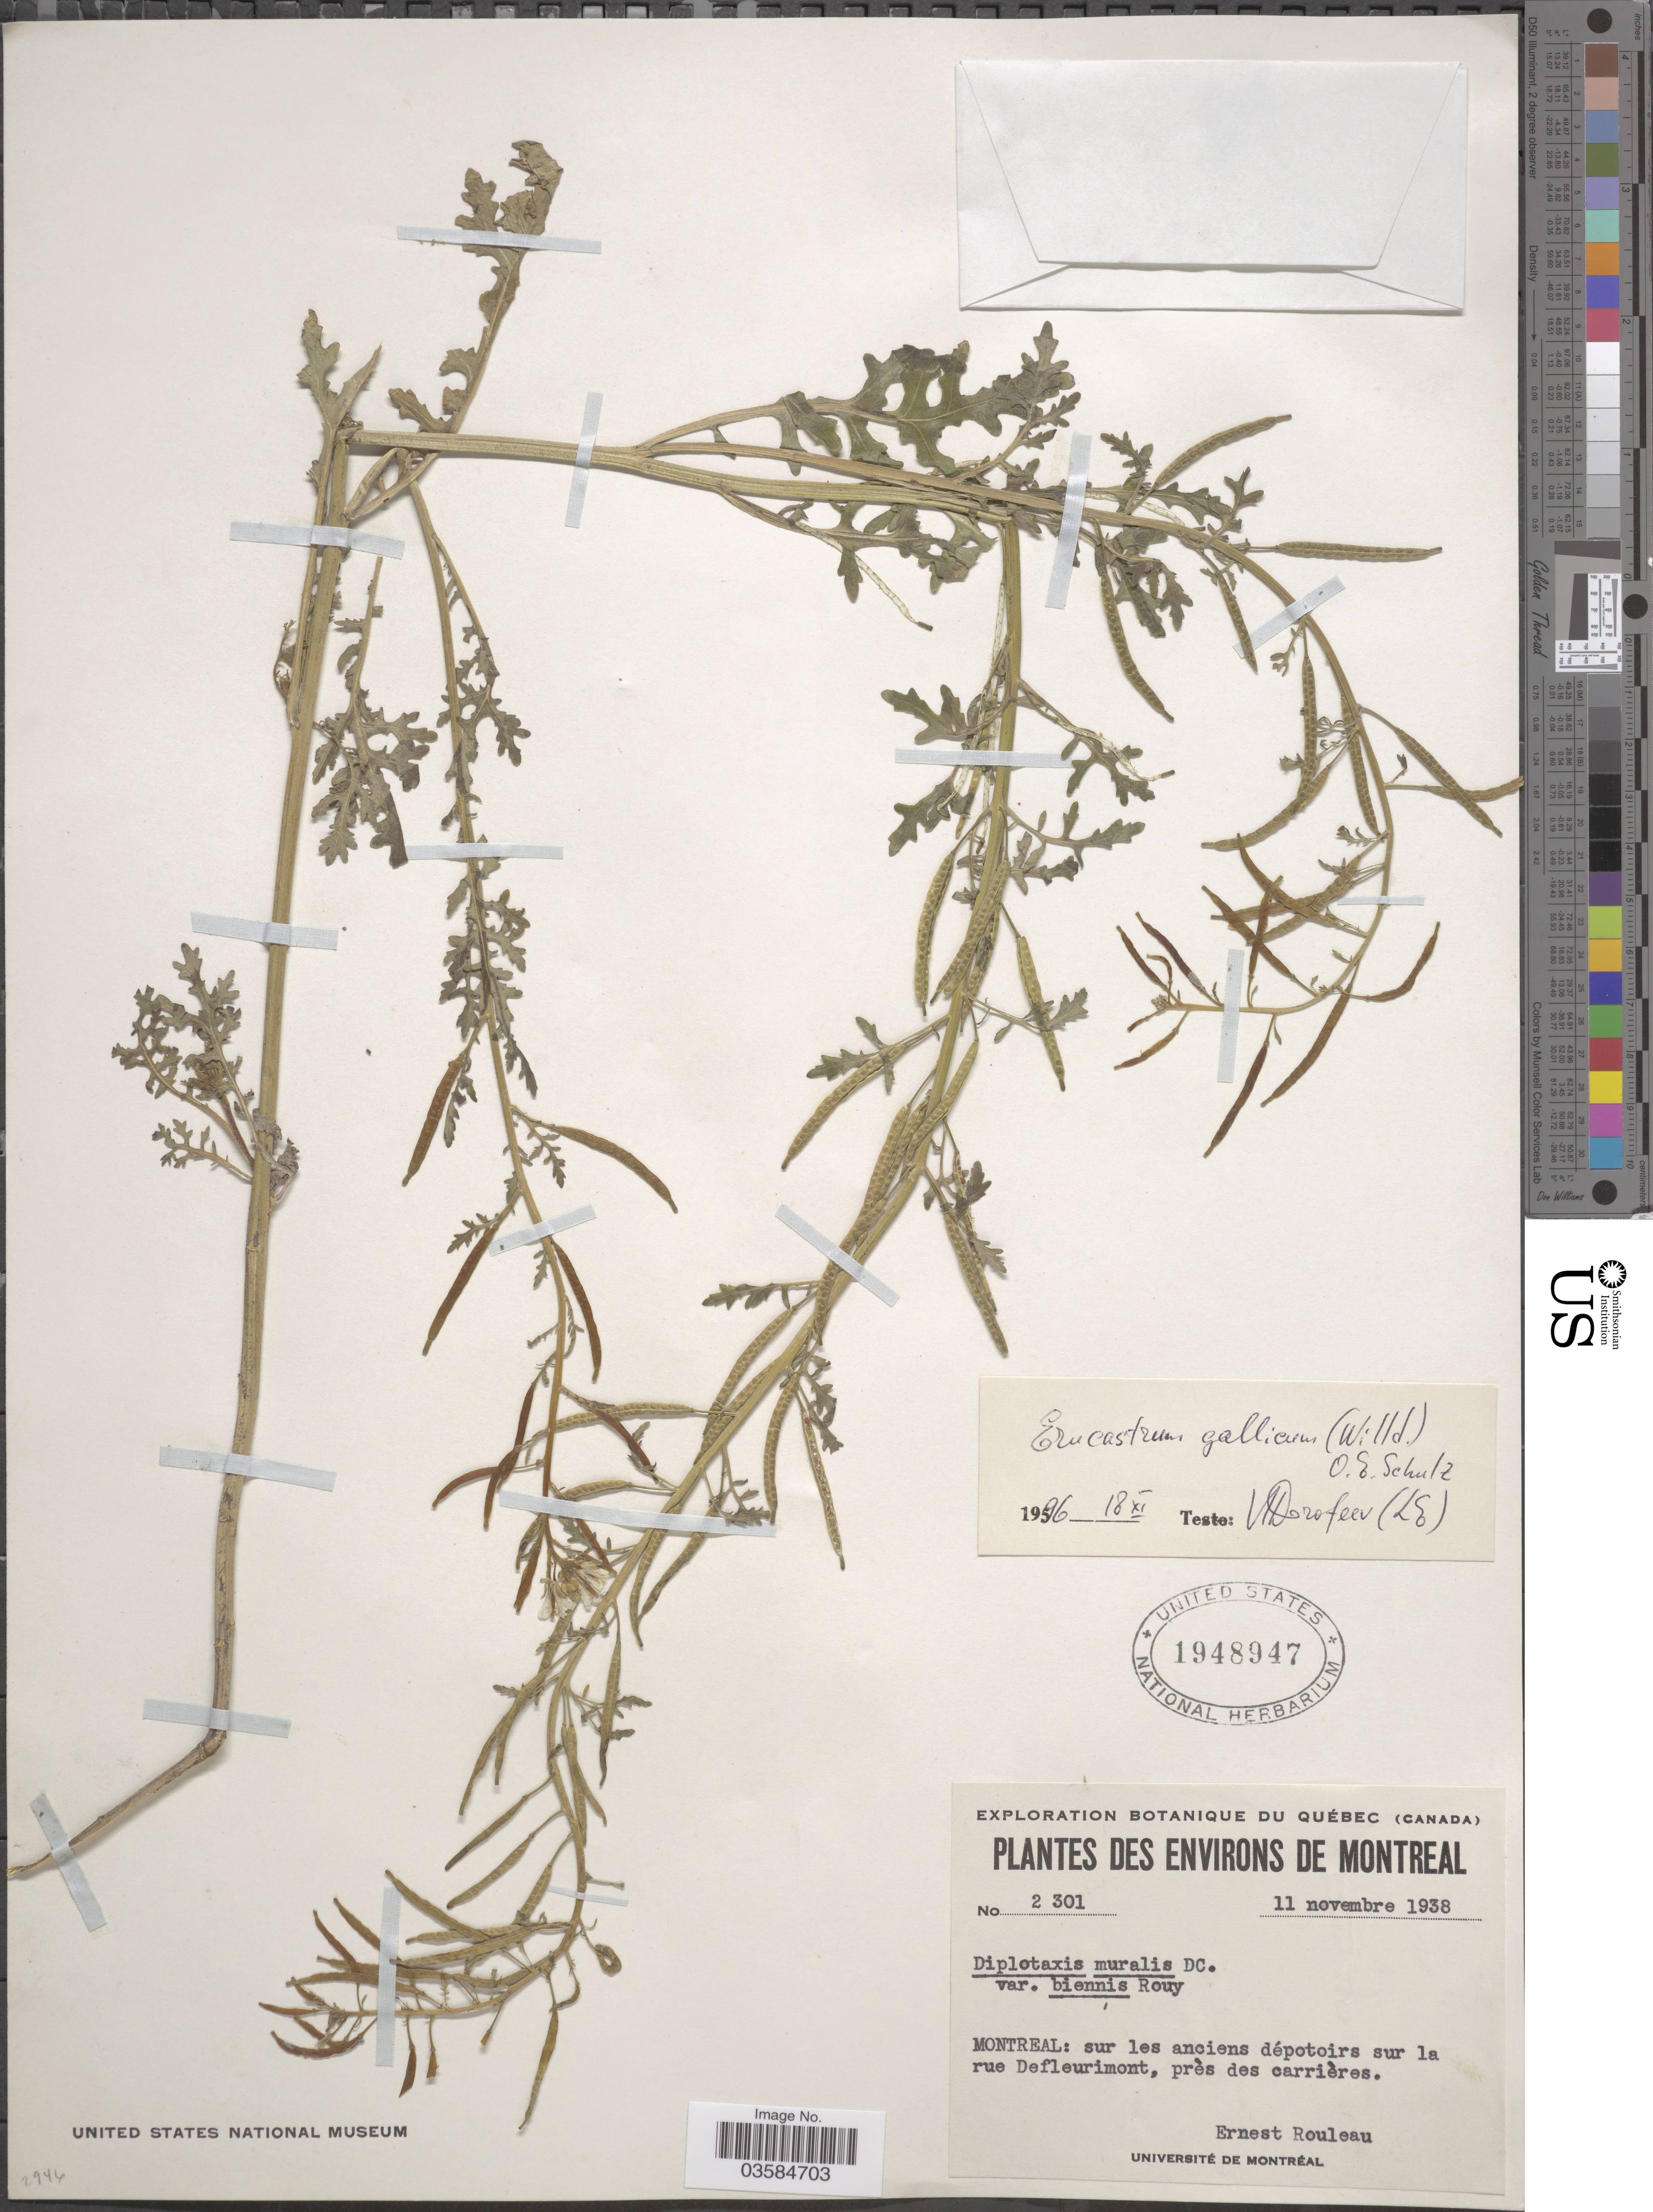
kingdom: Plantae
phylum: Tracheophyta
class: Magnoliopsida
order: Brassicales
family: Brassicaceae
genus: Erucastrum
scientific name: Erucastrum gallicum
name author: (Willd.) O.E. Schulz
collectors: J. Rouleau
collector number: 2301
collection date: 1938-11-11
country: Canada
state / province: Quebec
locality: Environs de Montreal. Sur les anciens dépotoirs sur la rue Defleurimont, près des carrières.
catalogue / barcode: US 1948947